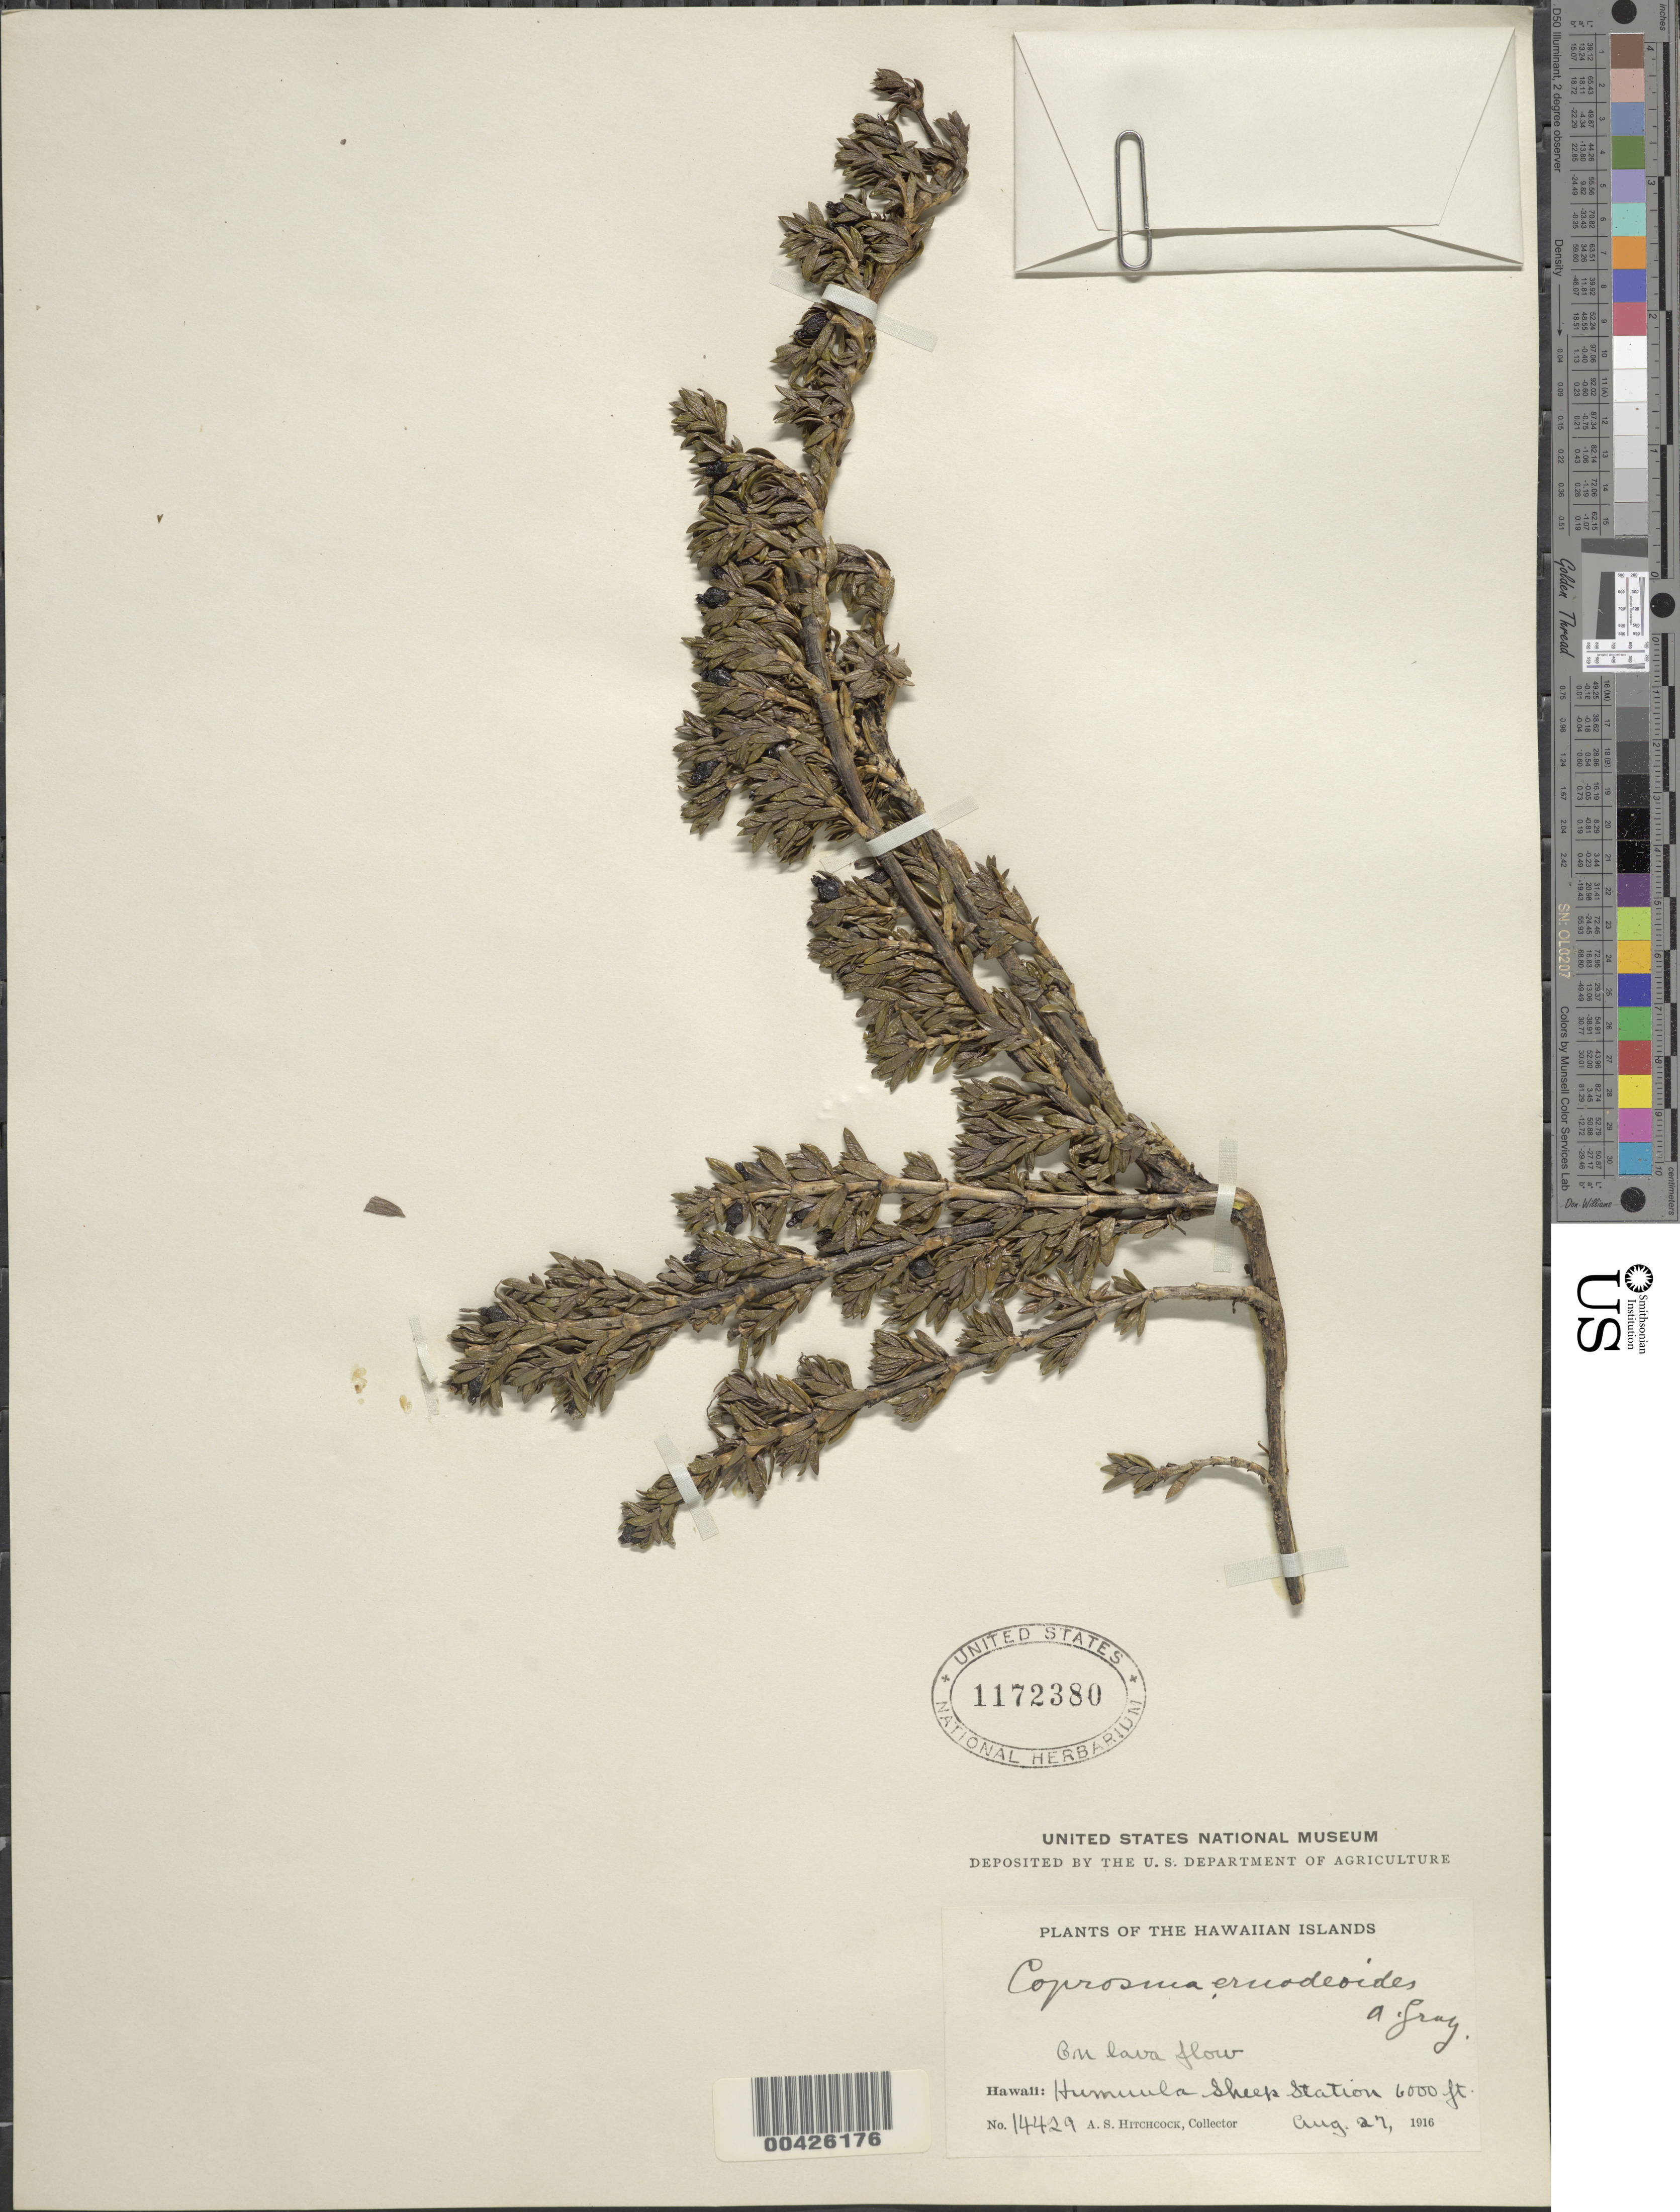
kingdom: Plantae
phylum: Tracheophyta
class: Magnoliopsida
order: Gentianales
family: Rubiaceae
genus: Coprosma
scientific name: Coprosma ernodeoides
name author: A. Gray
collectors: A. S. Hitchcock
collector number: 14429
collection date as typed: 27 Aug 1916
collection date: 1916-08-27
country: United States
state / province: Hawaii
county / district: Hawaii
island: Hawaii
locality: Humuula Sheep Station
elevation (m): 1829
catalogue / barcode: US 1172380